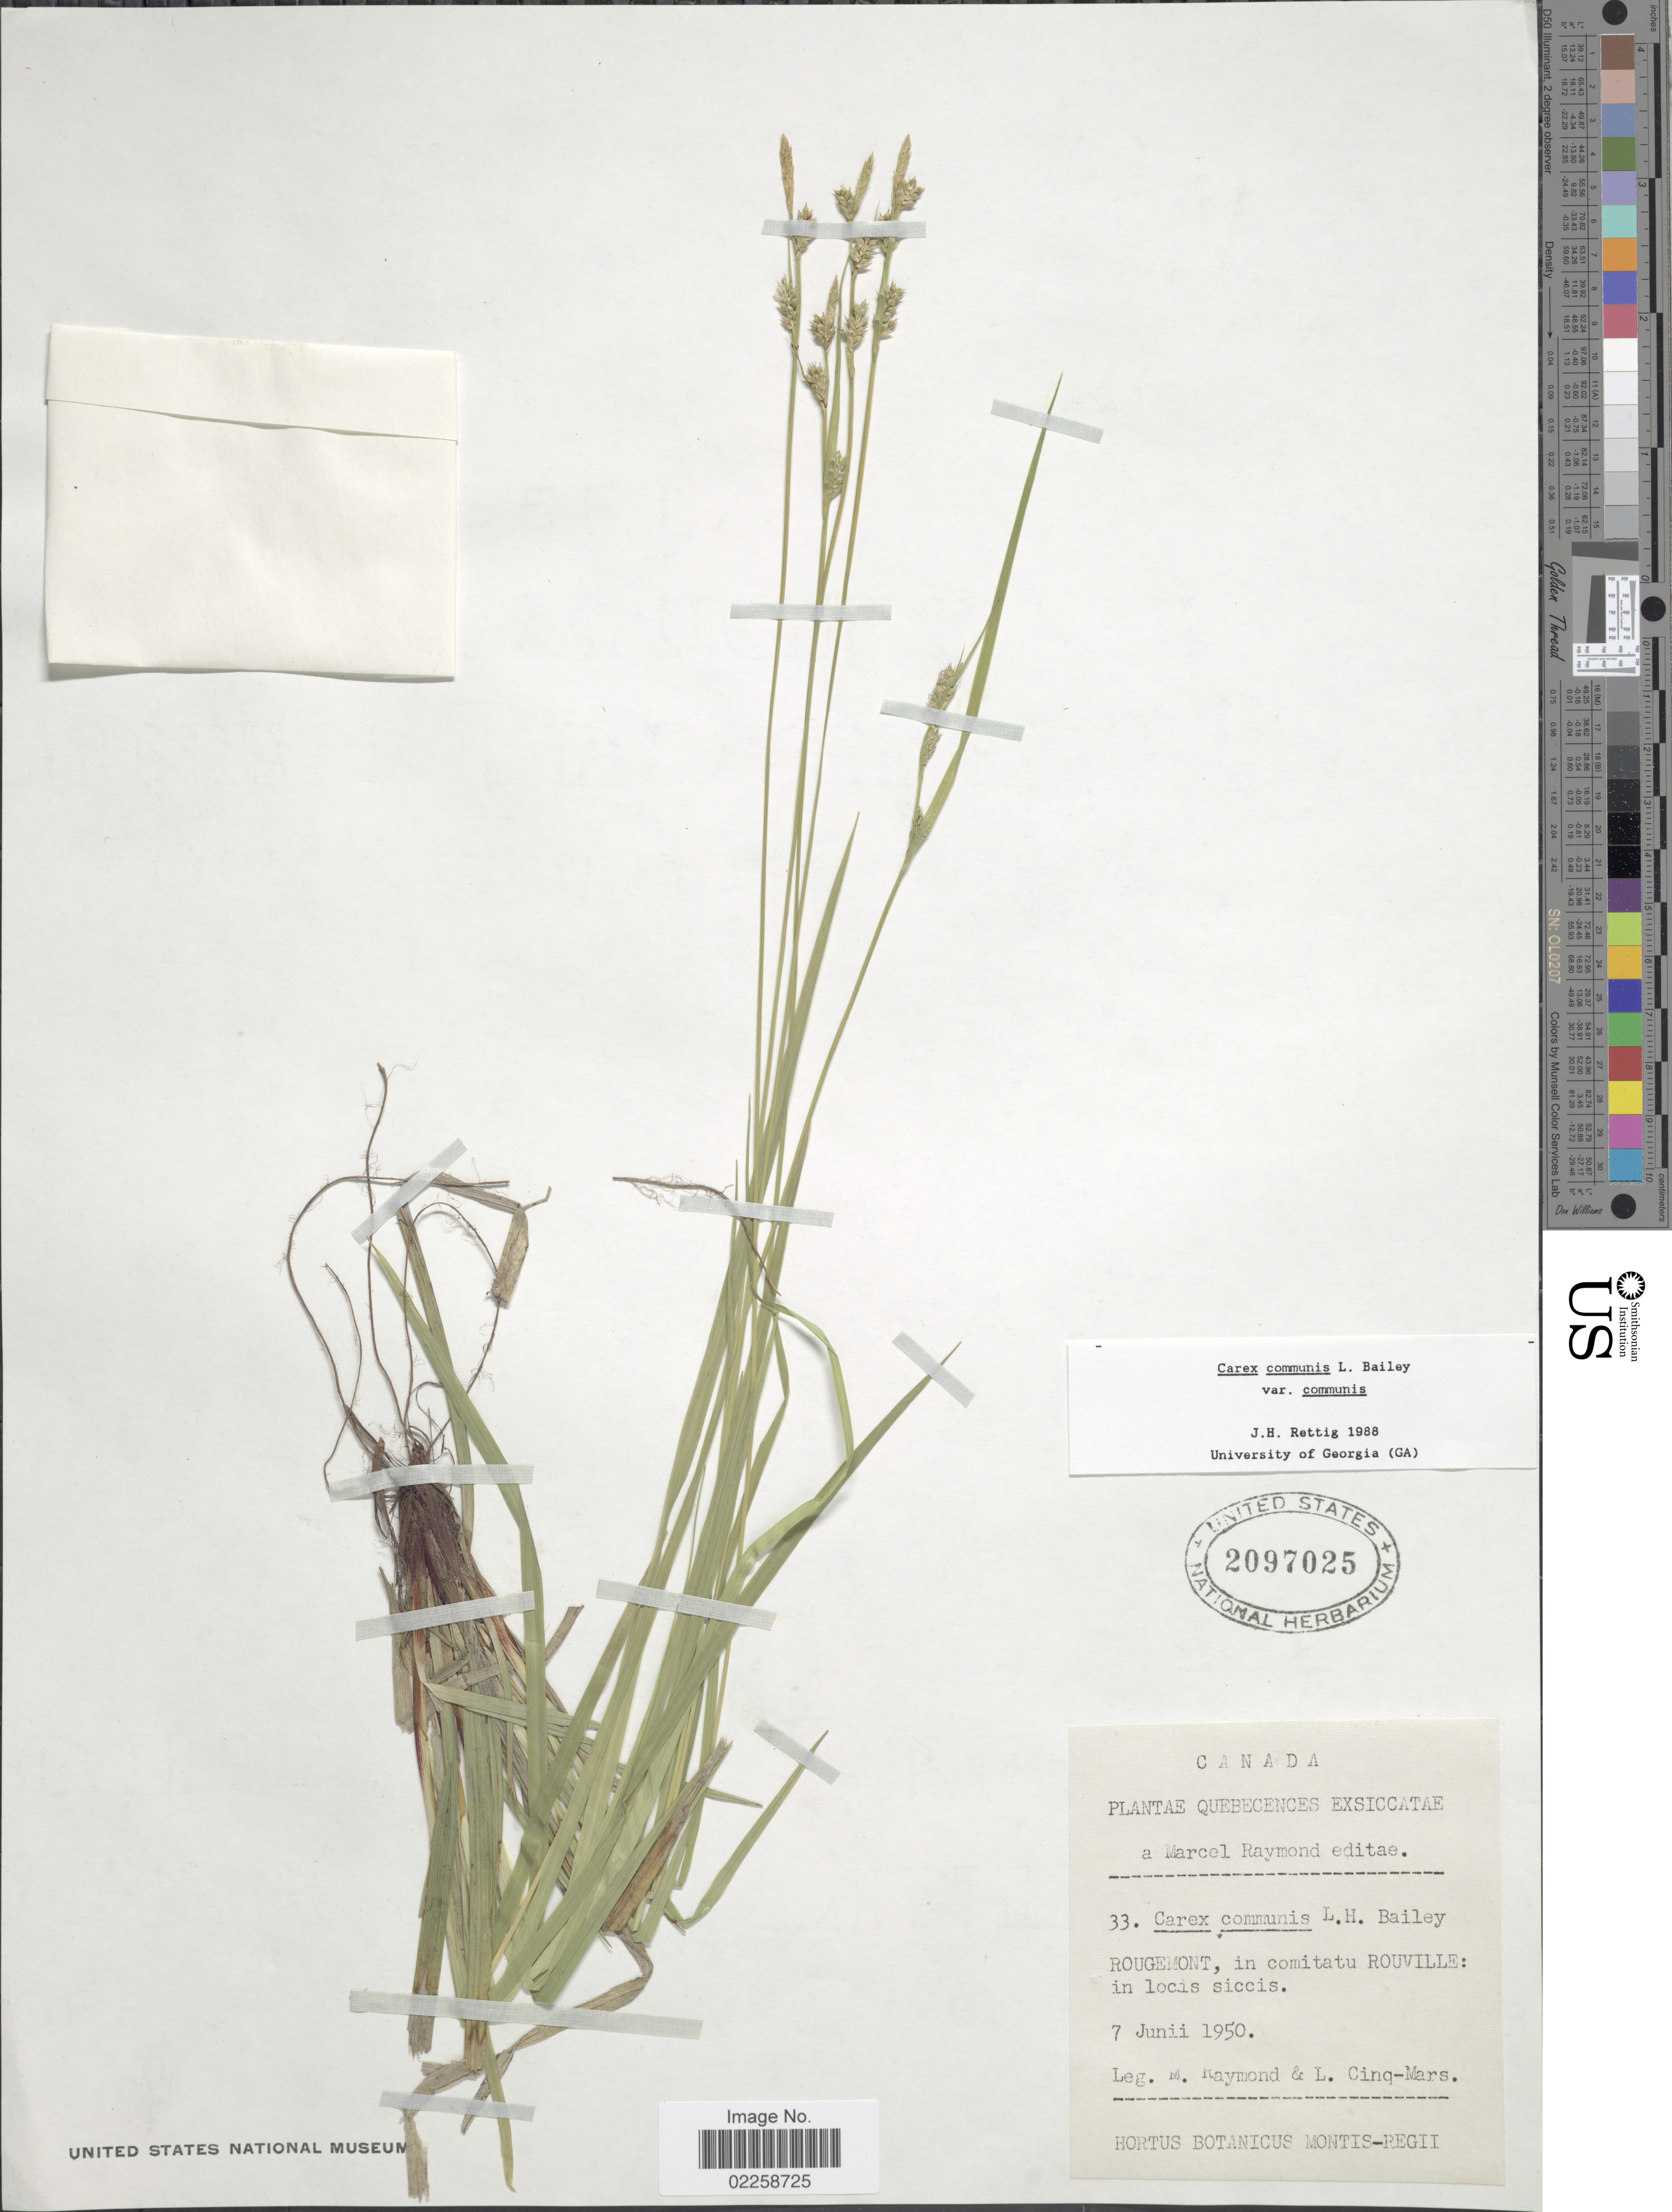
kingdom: Plantae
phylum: Tracheophyta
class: Liliopsida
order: Poales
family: Cyperaceae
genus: Carex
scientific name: Carex communis var. communis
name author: L.H. Bailey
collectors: M. Raymond & L. Cinq-Mars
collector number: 33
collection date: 1950-06-07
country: Canada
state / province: Quebec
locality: Rougemont, in comitatu Rouville: in locis siccis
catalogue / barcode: US 2097025